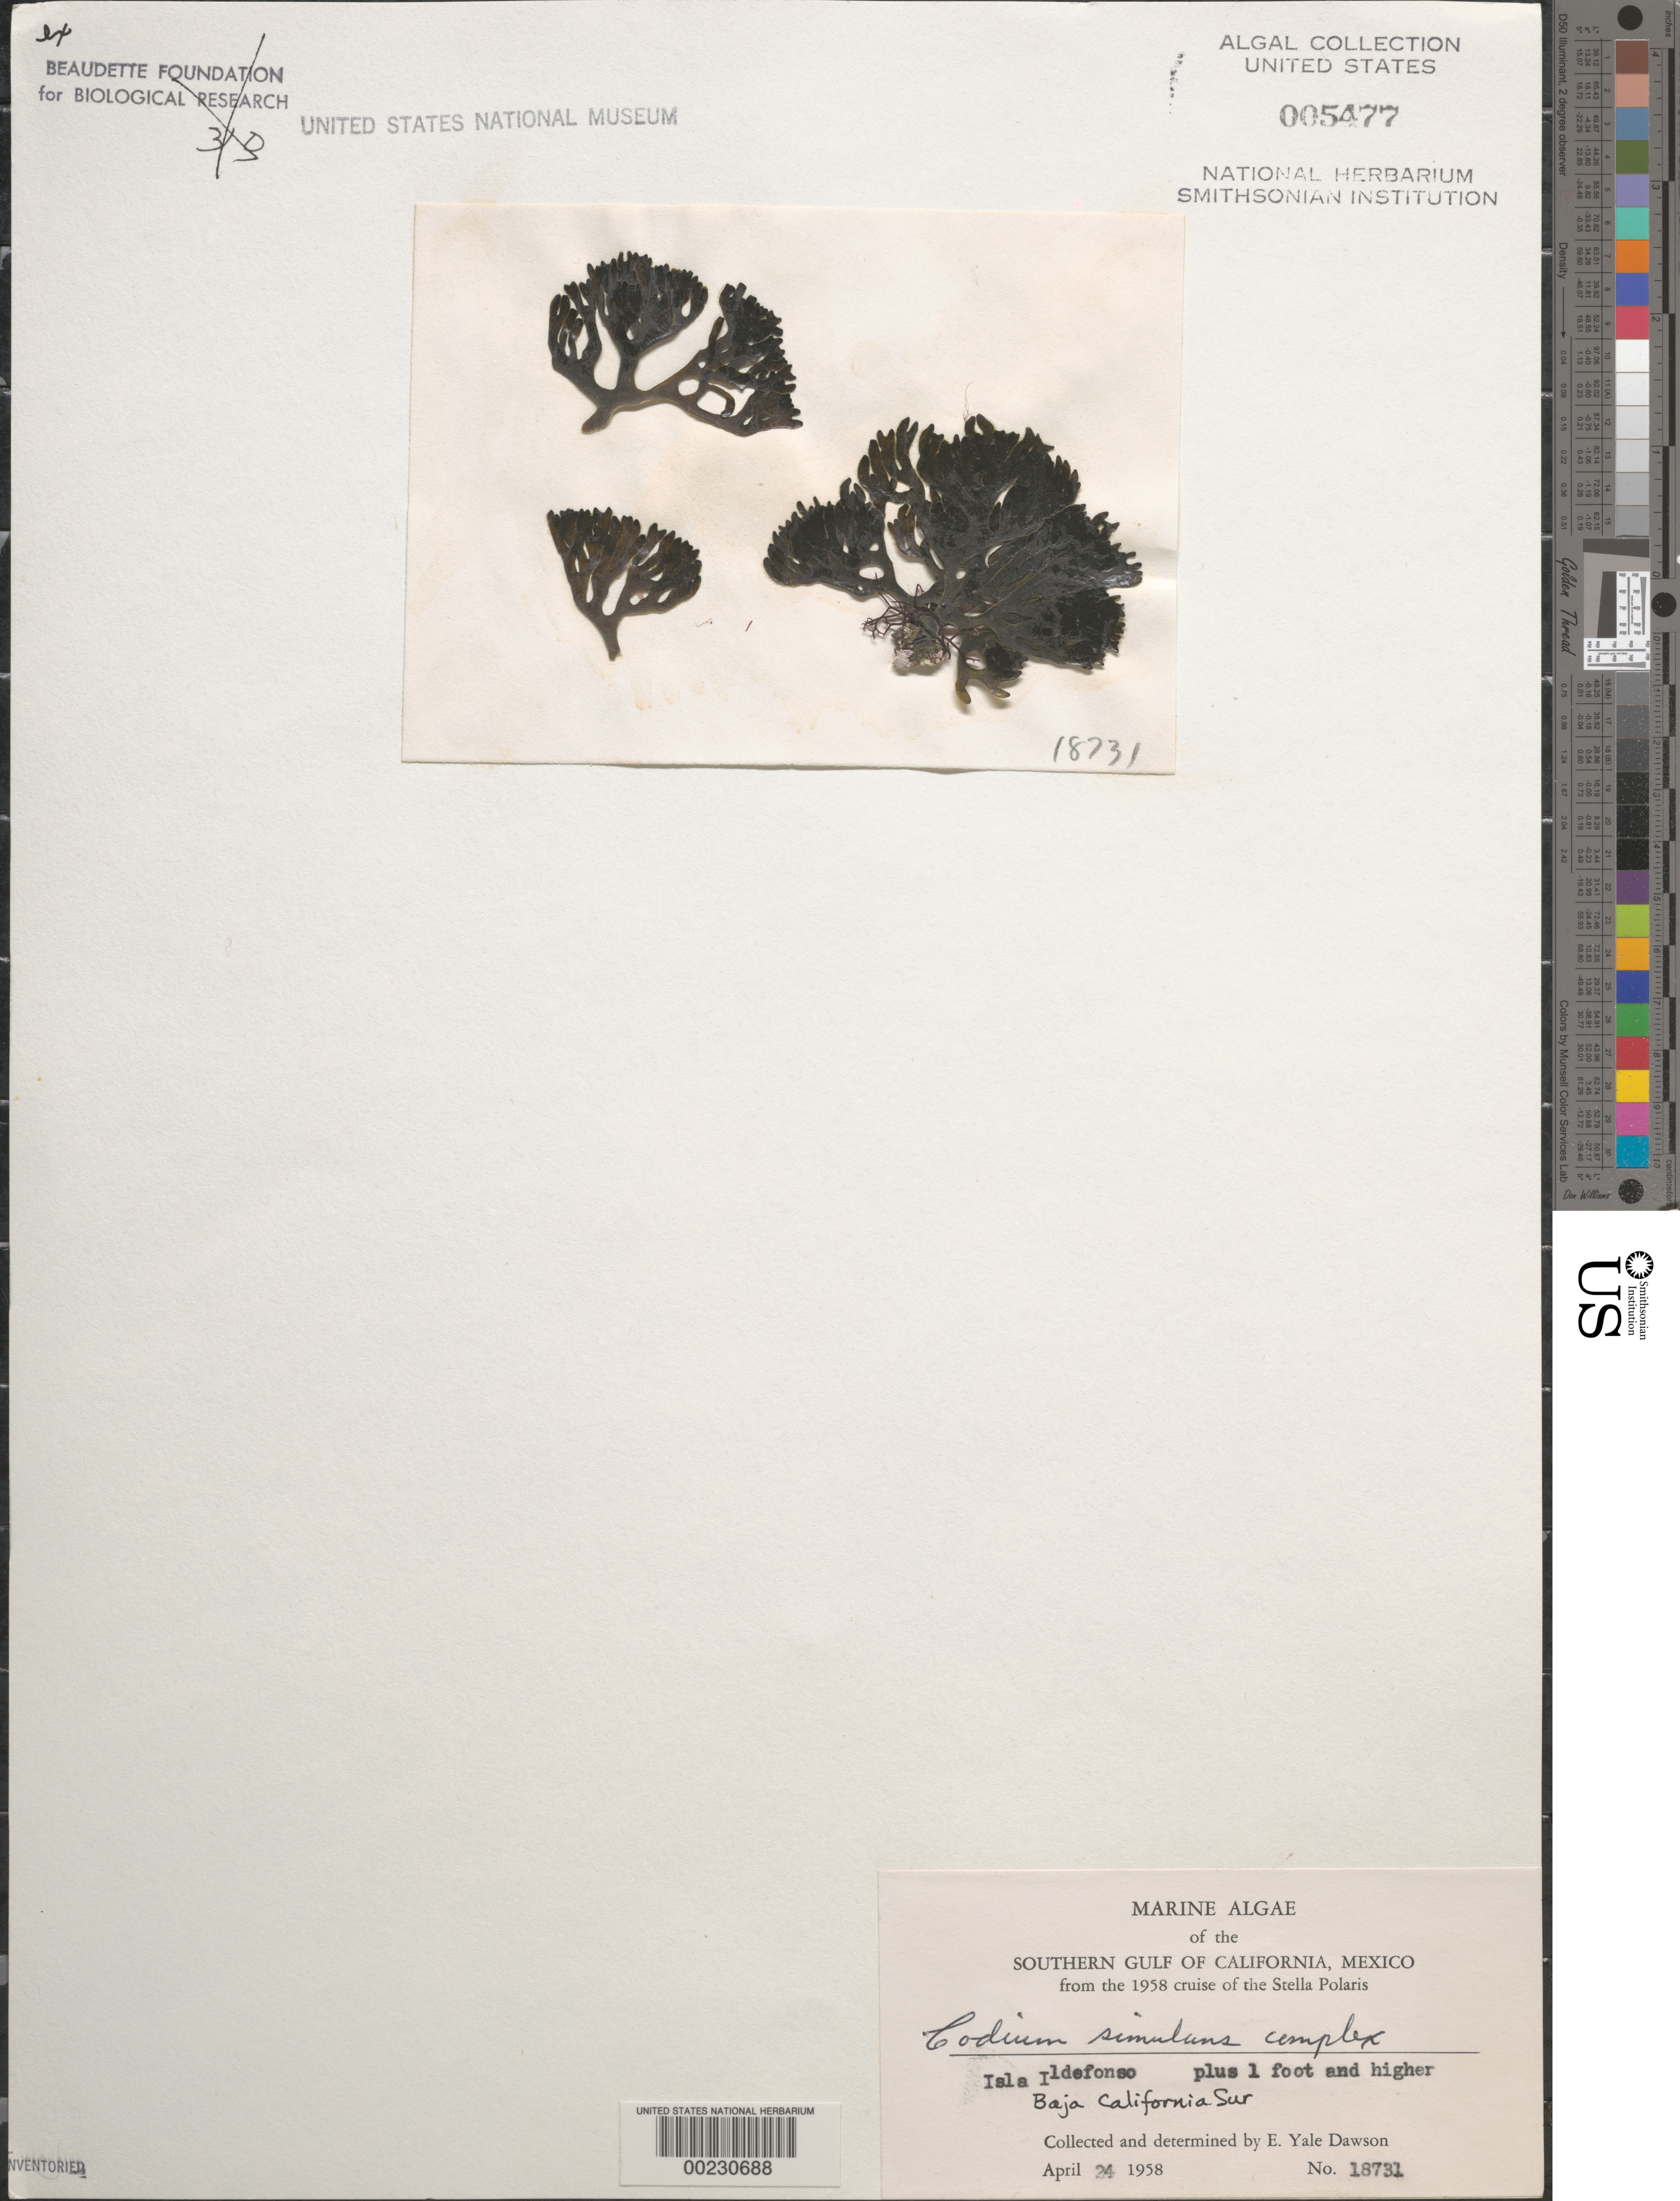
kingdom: Plantae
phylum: Chlorophyta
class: Ulvophyceae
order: Bryopsidales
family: Codiaceae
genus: Codium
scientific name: Codium simulans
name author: Setch. & N.L. Gardner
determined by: Dawson, E. Y.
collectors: E. Y. Dawson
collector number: EYD 18731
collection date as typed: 24 Apr 1958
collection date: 1958-04-24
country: Mexico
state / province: Baja California Sur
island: Isla Ildefonso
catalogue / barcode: US 5477